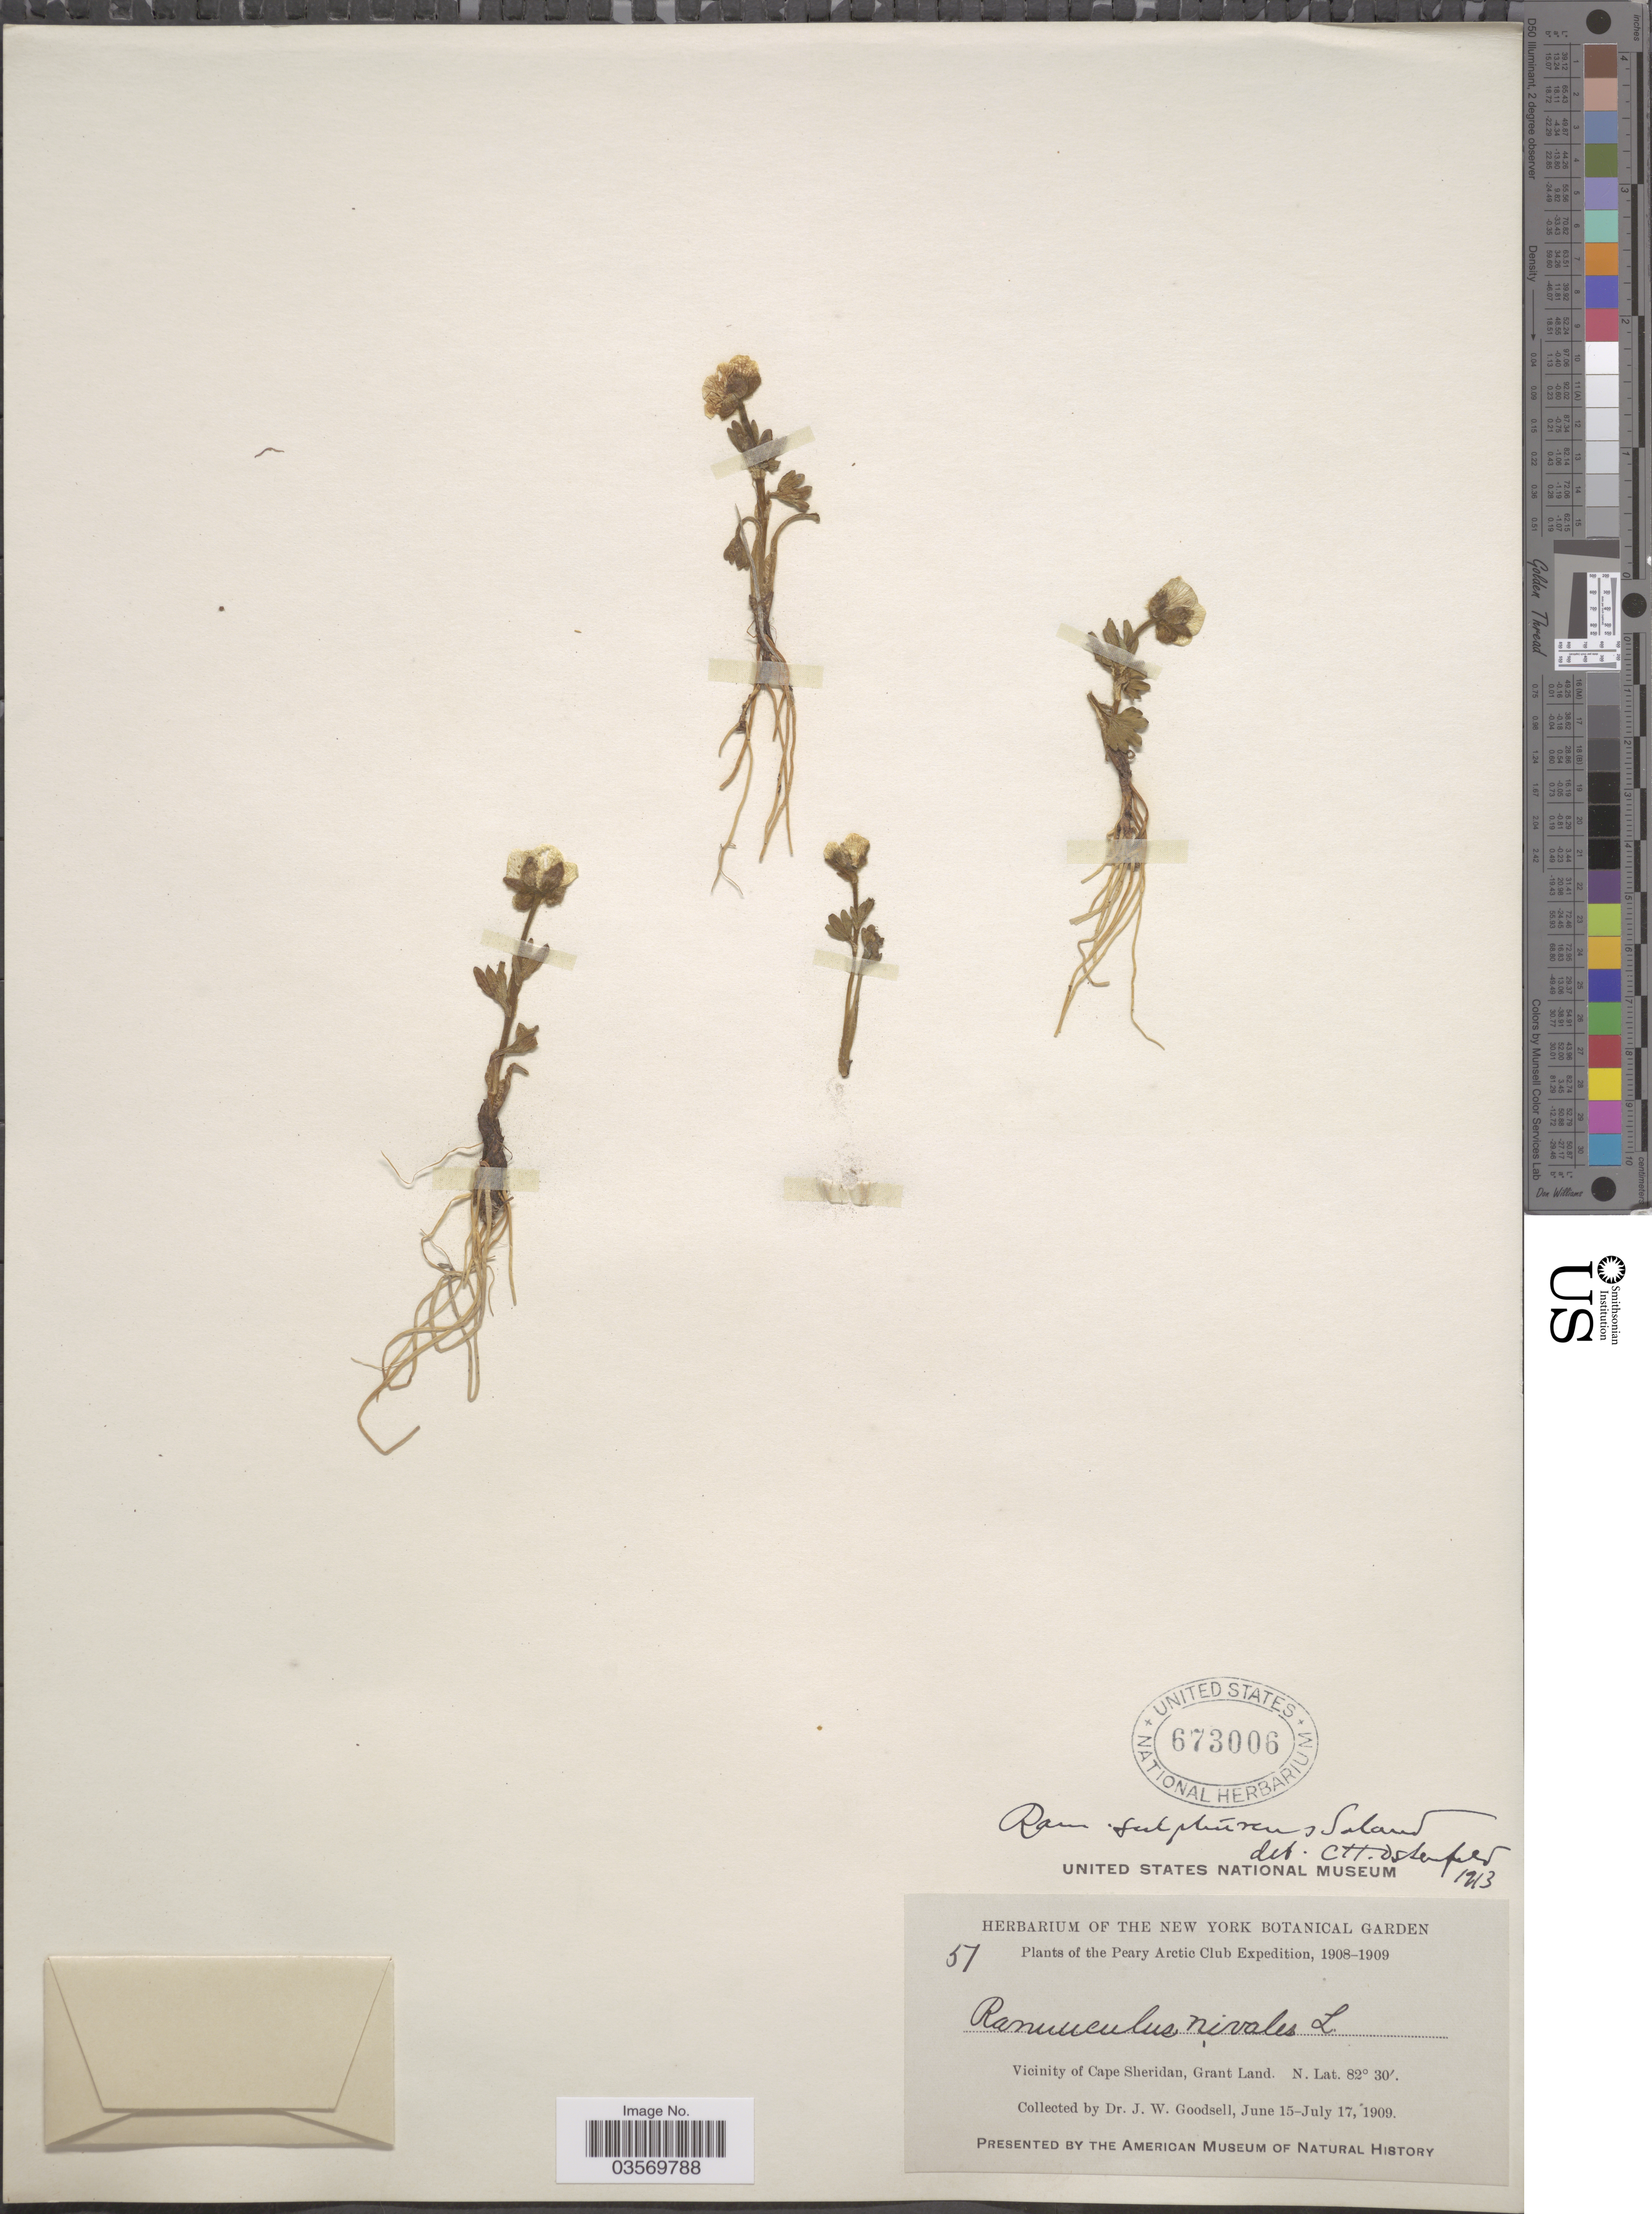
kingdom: Plantae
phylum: Tracheophyta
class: Magnoliopsida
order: Ranunculales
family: Ranunculaceae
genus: Ranunculus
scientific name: Ranunculus sulphureus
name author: Sol.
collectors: J. Goodsell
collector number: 51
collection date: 1909-06-15/1909-07-17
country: Canada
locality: Peary Arctic Club. Vicinity of Cape Sheridan, Grant Land.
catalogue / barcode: US 673006